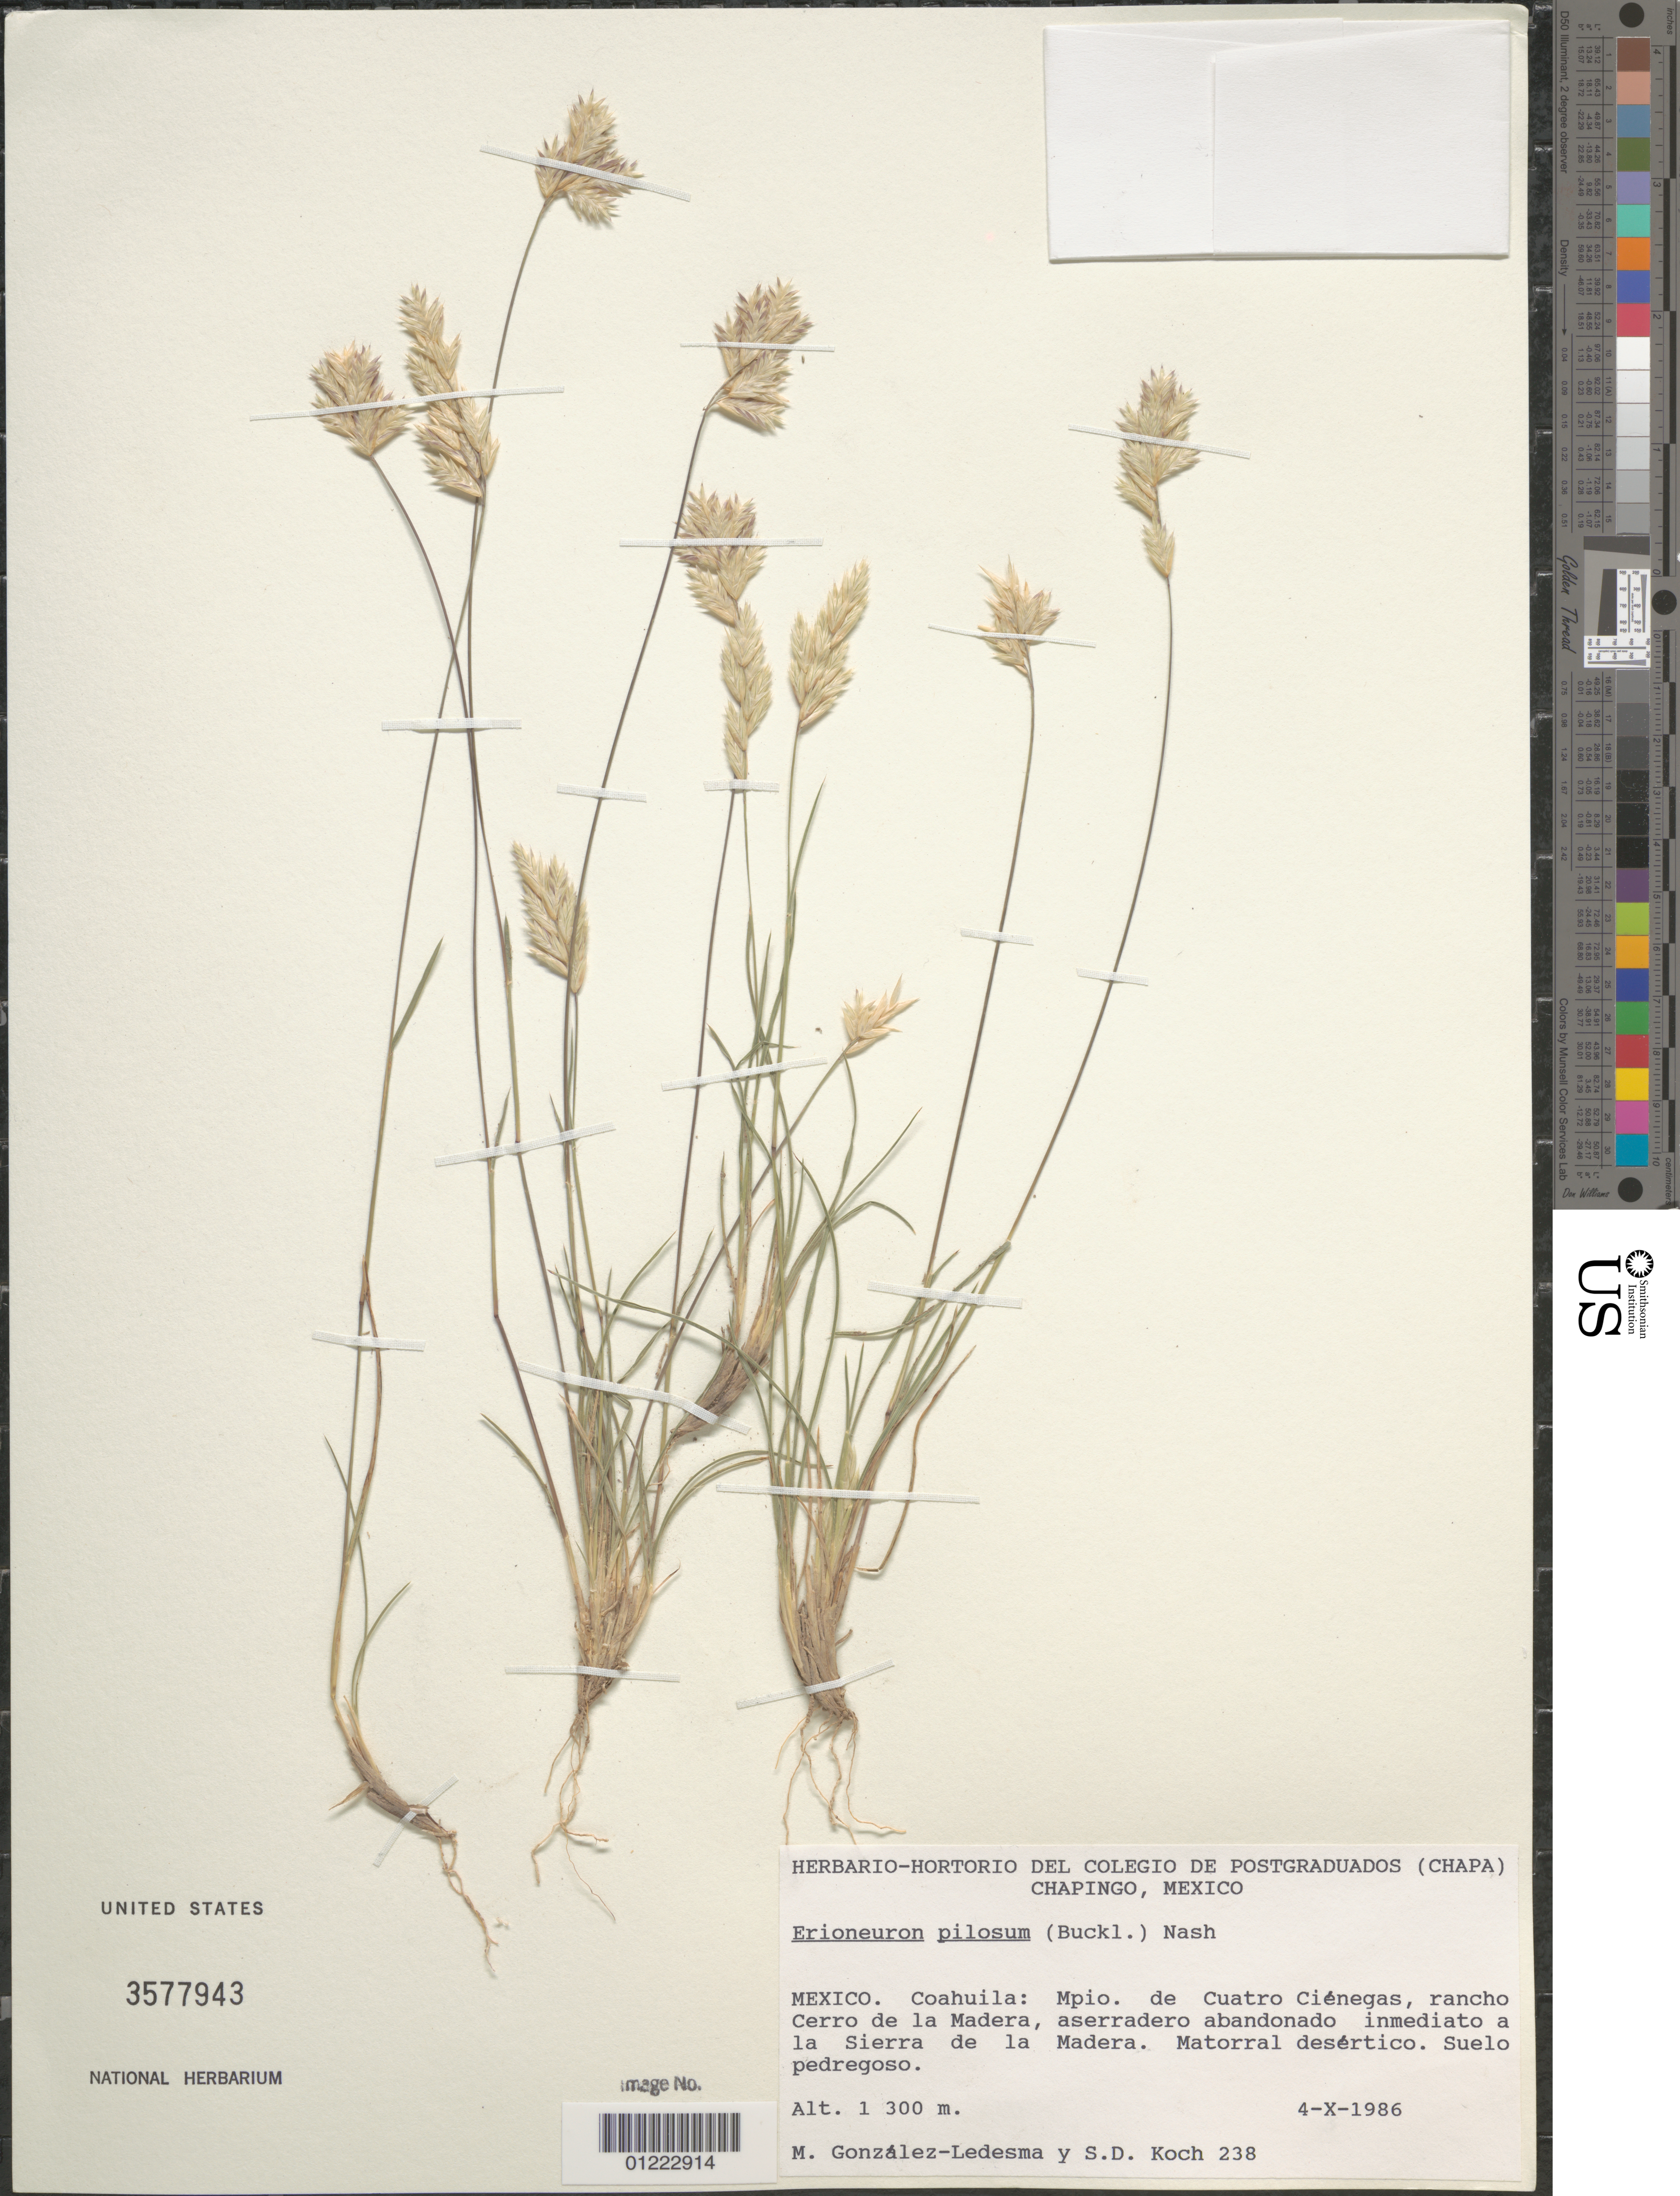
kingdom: Plantae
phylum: Tracheophyta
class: Liliopsida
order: Poales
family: Poaceae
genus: Erioneuron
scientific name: Erioneuron pilosum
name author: (Buckley) Nash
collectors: M. González-Ledesma & S. D. Koch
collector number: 238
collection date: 1986-10-04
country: Mexico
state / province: Coahuila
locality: Cerro de la Madera, aserradero abandonado inmediato a la Sierra de la Madera.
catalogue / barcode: US 3577943